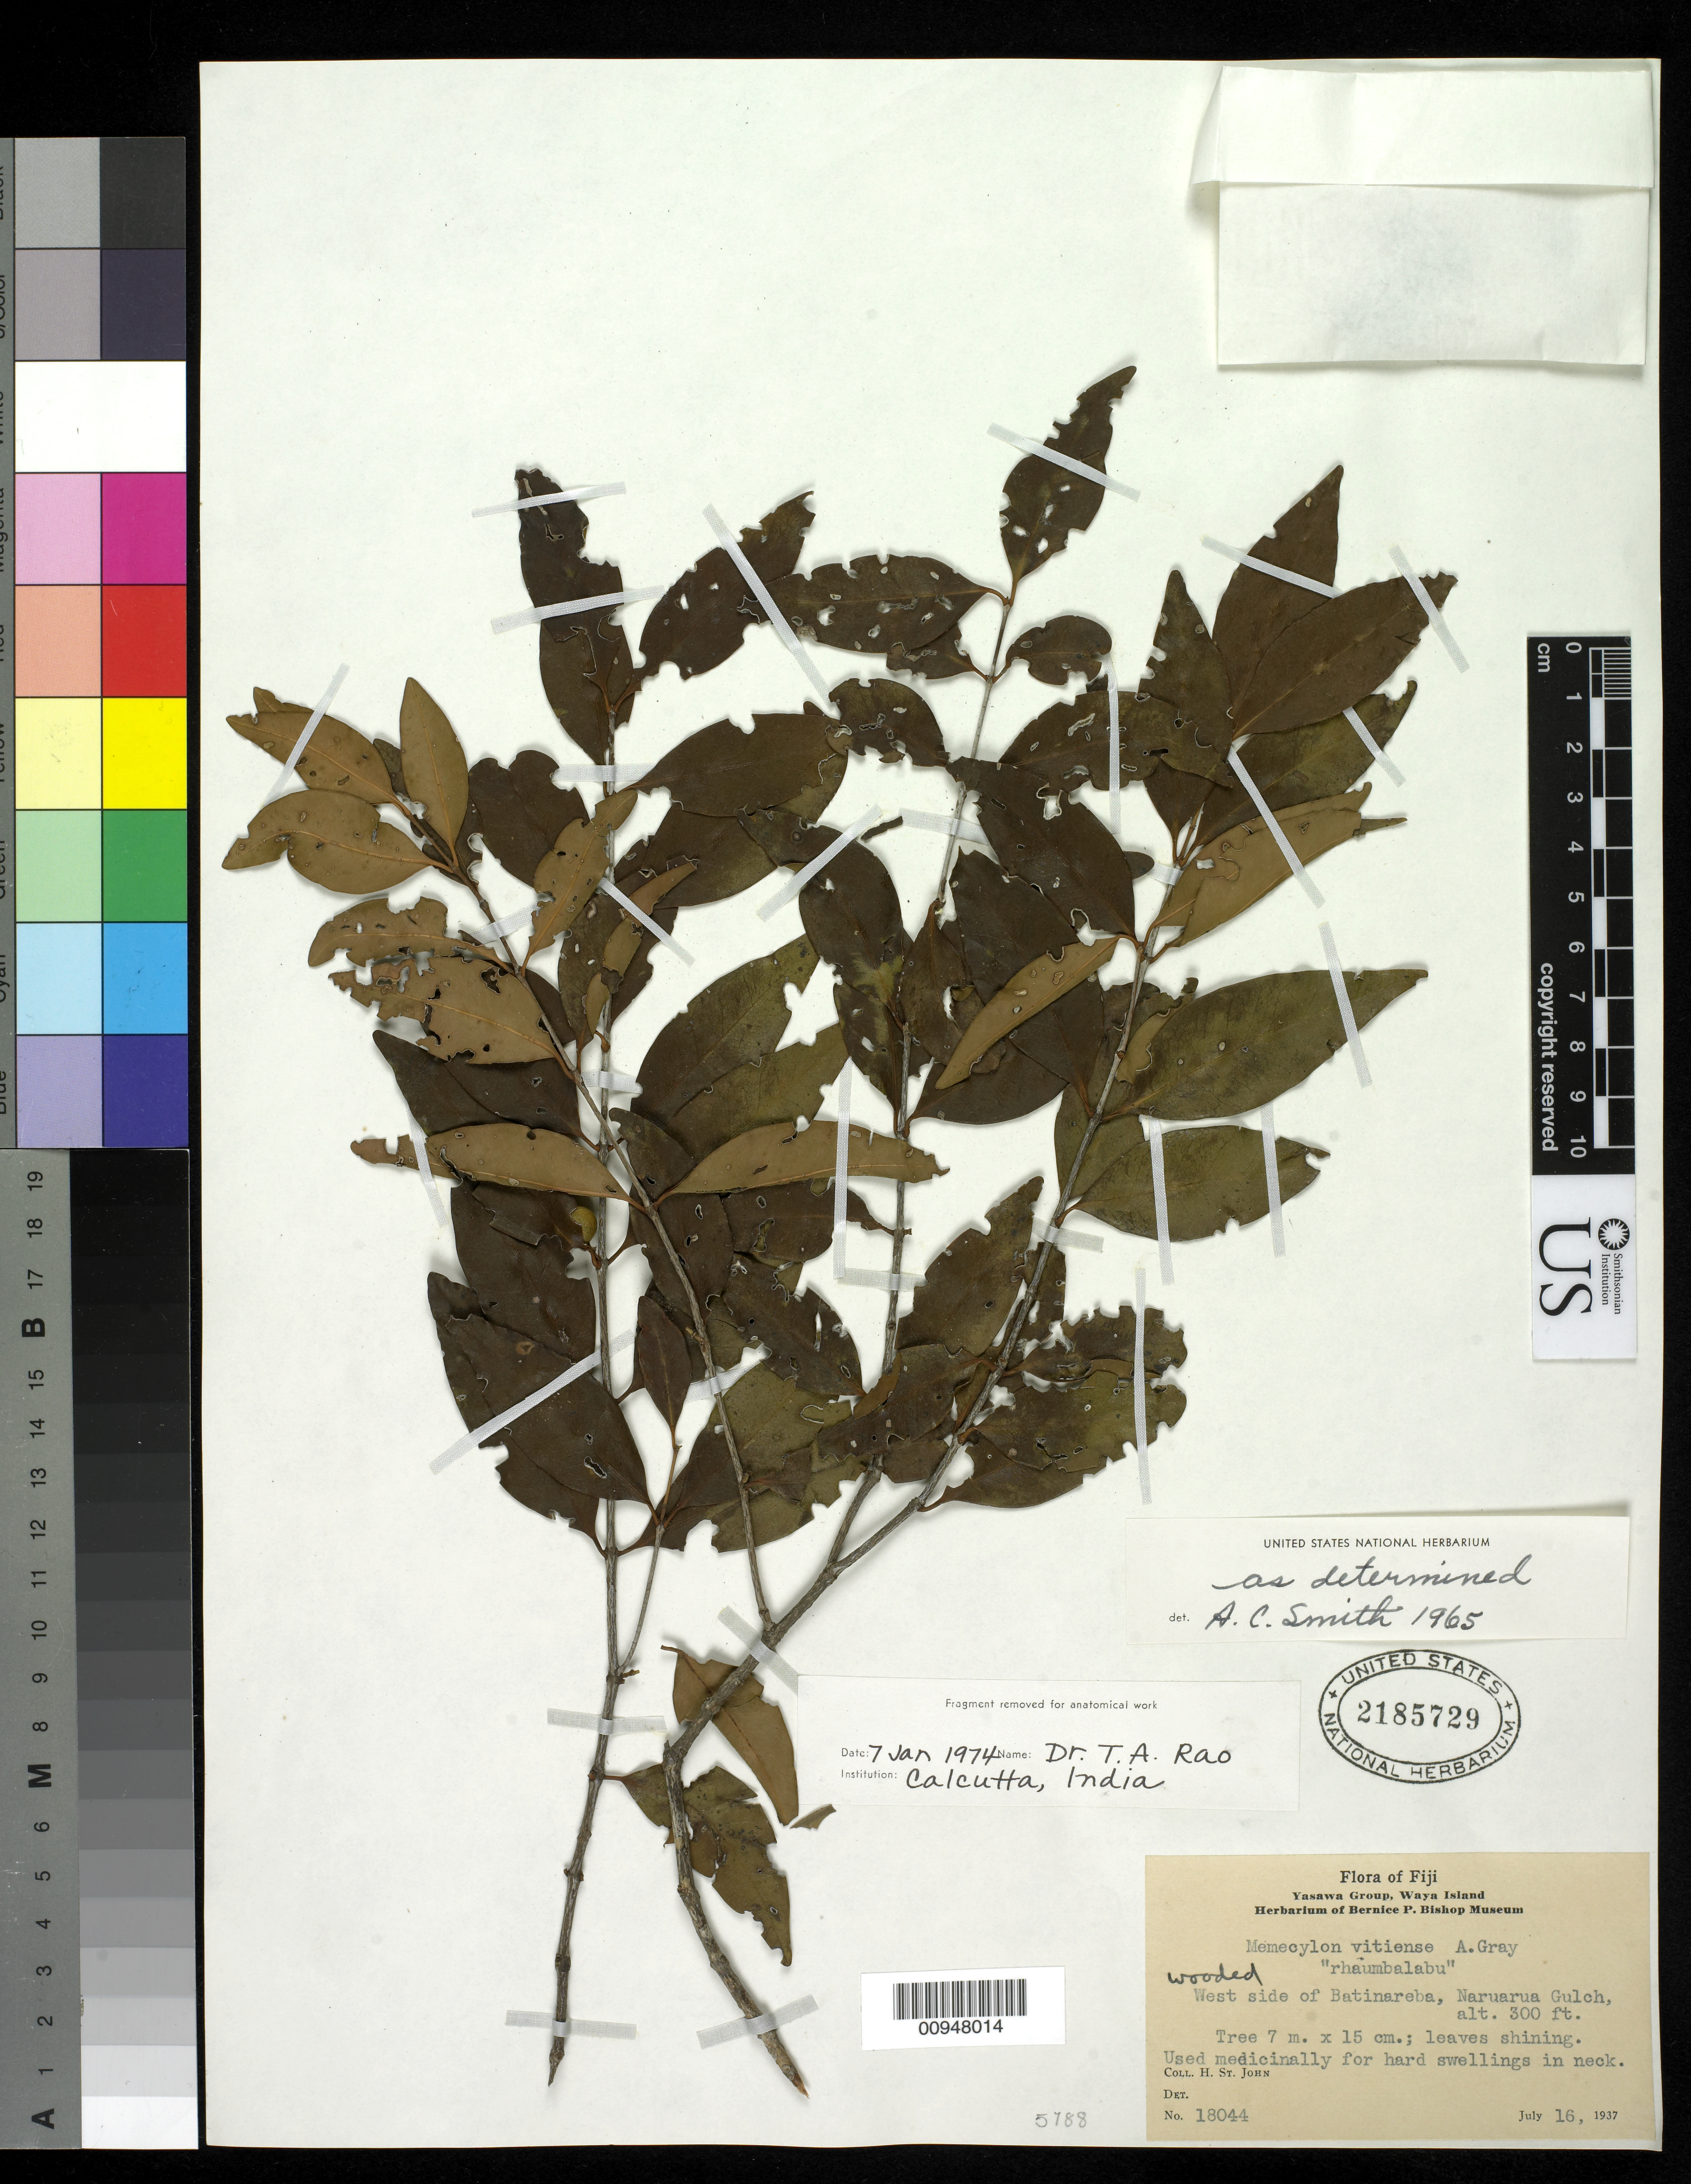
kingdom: Plantae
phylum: Tracheophyta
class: Magnoliopsida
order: Myrtales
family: Melastomataceae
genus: Memecylon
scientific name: Memecylon vitiense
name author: A. Gray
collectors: H. St. John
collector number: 18044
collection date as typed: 16 Jul 1937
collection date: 1937-07-16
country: Fiji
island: Waya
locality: W.side Batinareba, Naruarua gulch.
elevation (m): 91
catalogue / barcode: US 2185729